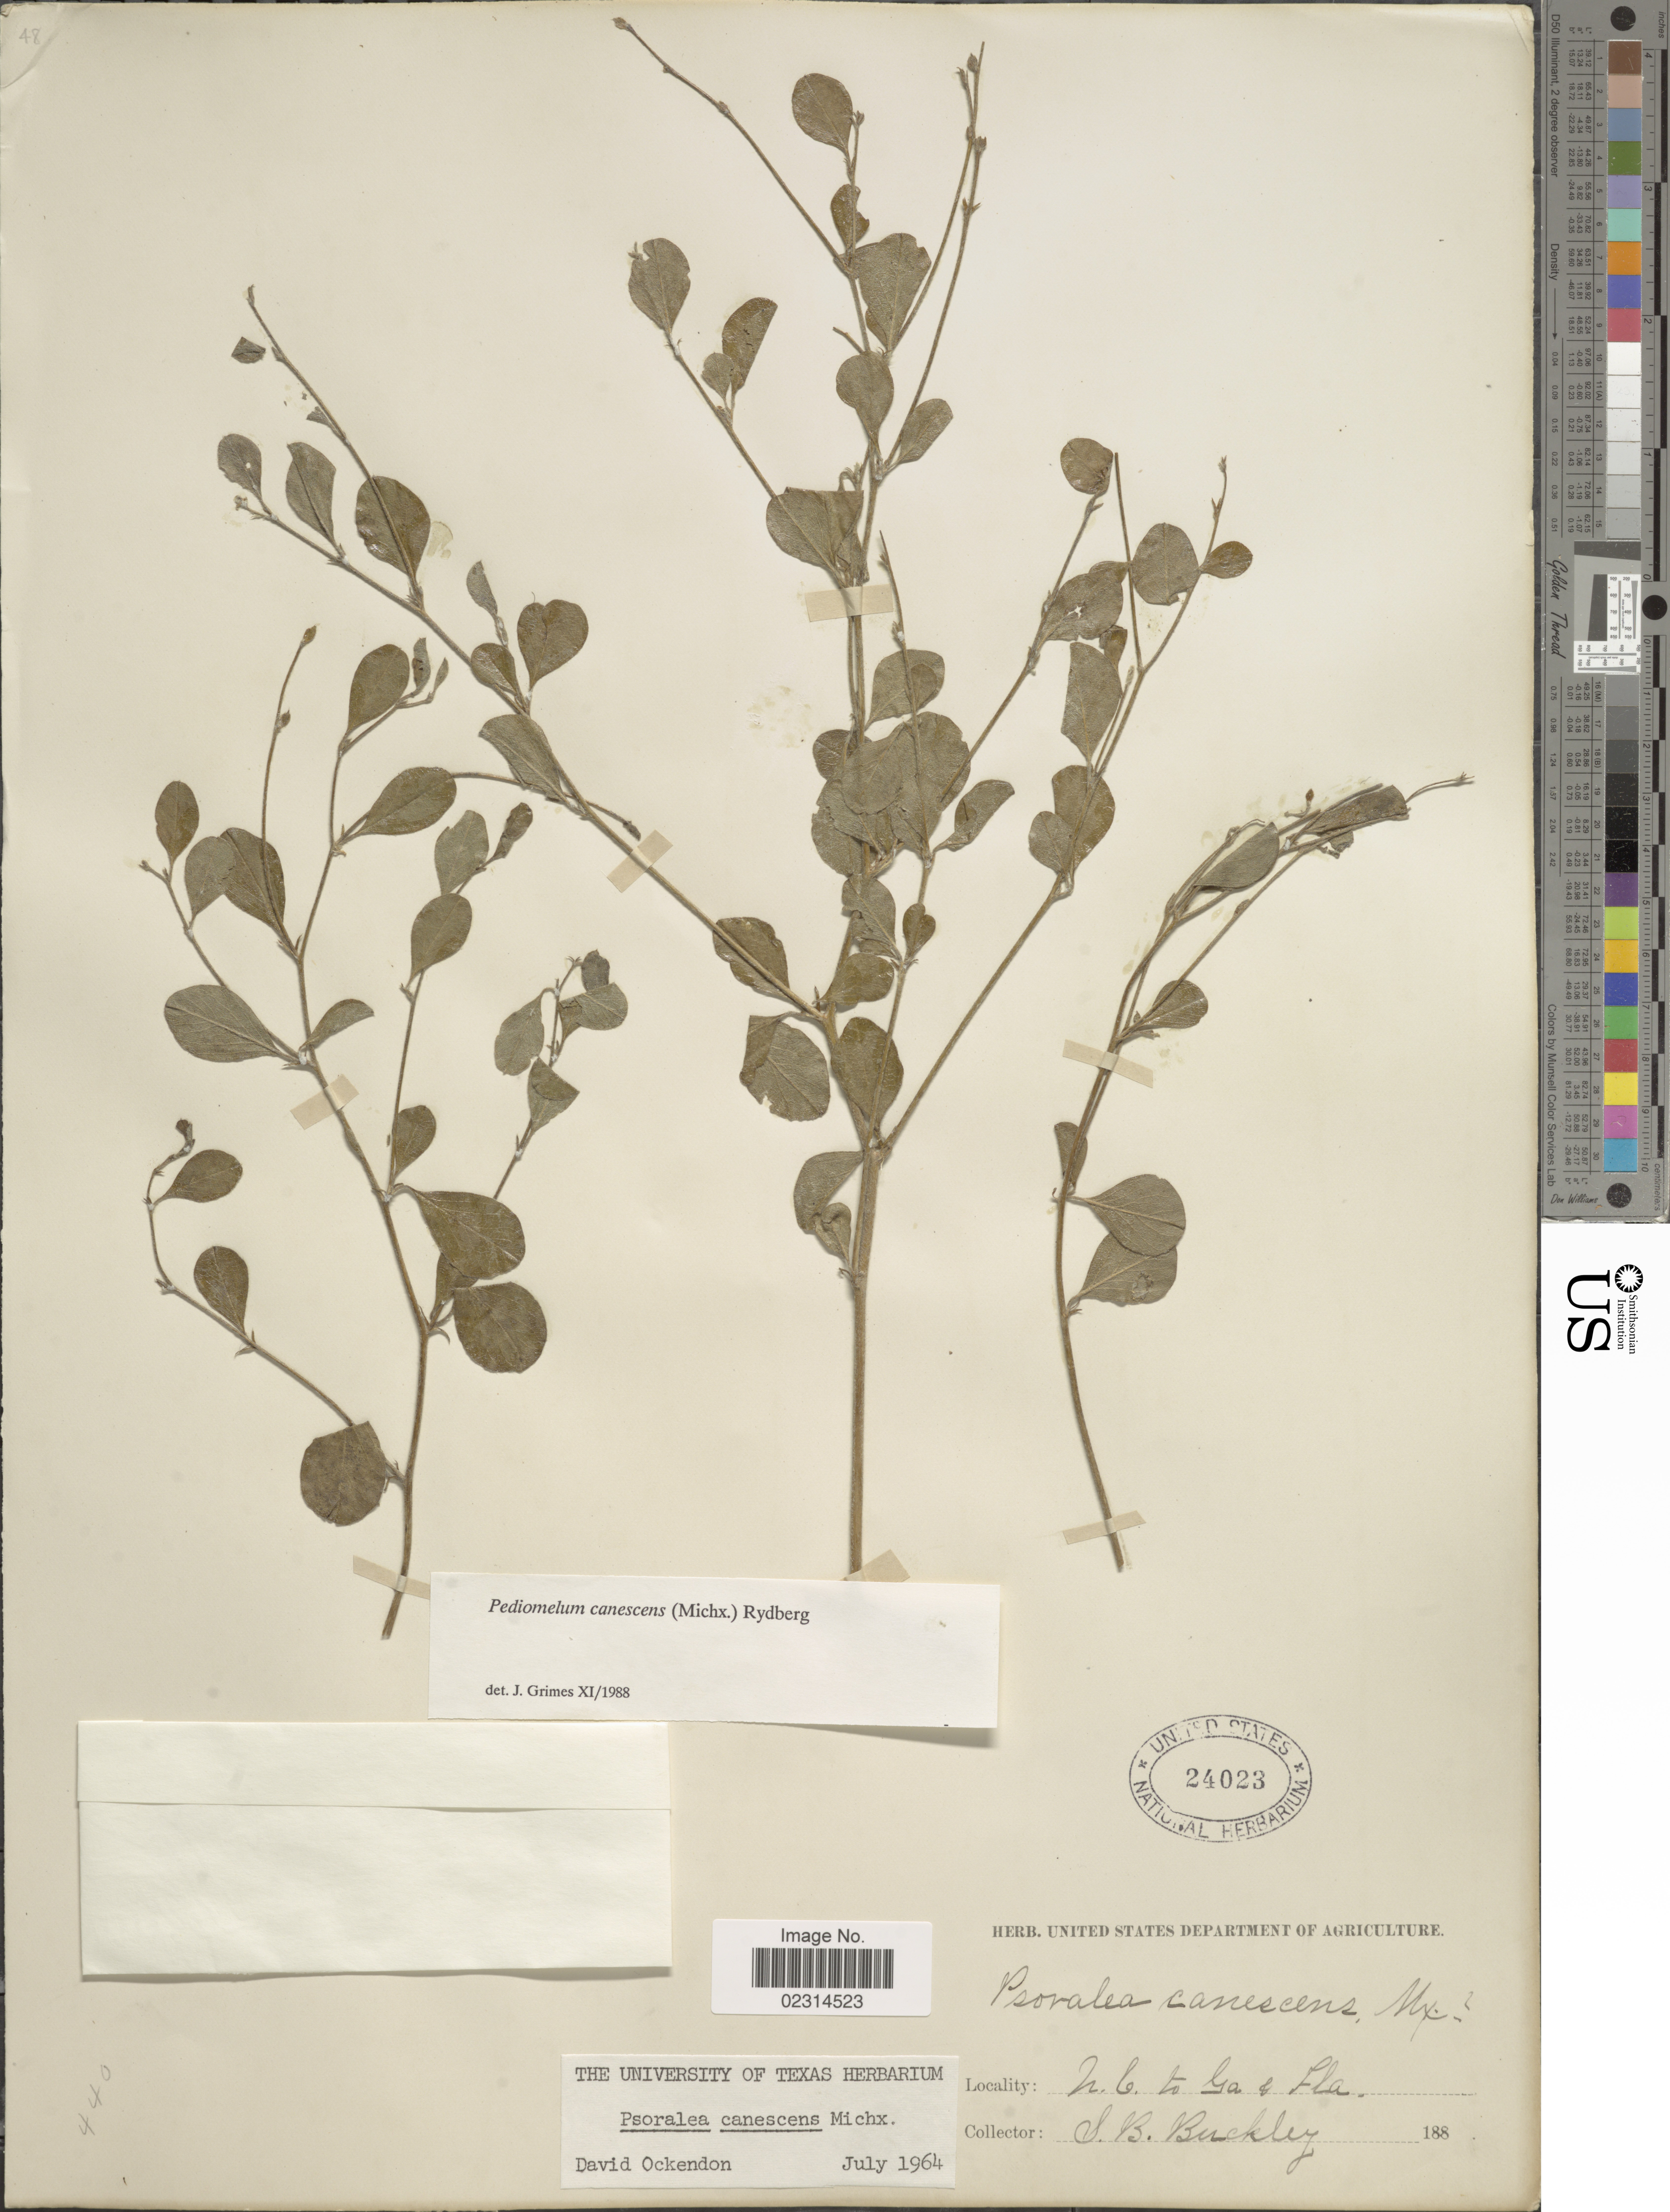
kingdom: Plantae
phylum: Tracheophyta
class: Magnoliopsida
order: Fabales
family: Fabaceae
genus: Pediomelum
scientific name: Pediomelum canescens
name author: (Michx.) Rydb.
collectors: S. B. Buckley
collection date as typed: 188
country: United States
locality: N. C. to Ga & Fla.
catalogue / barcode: US 24023